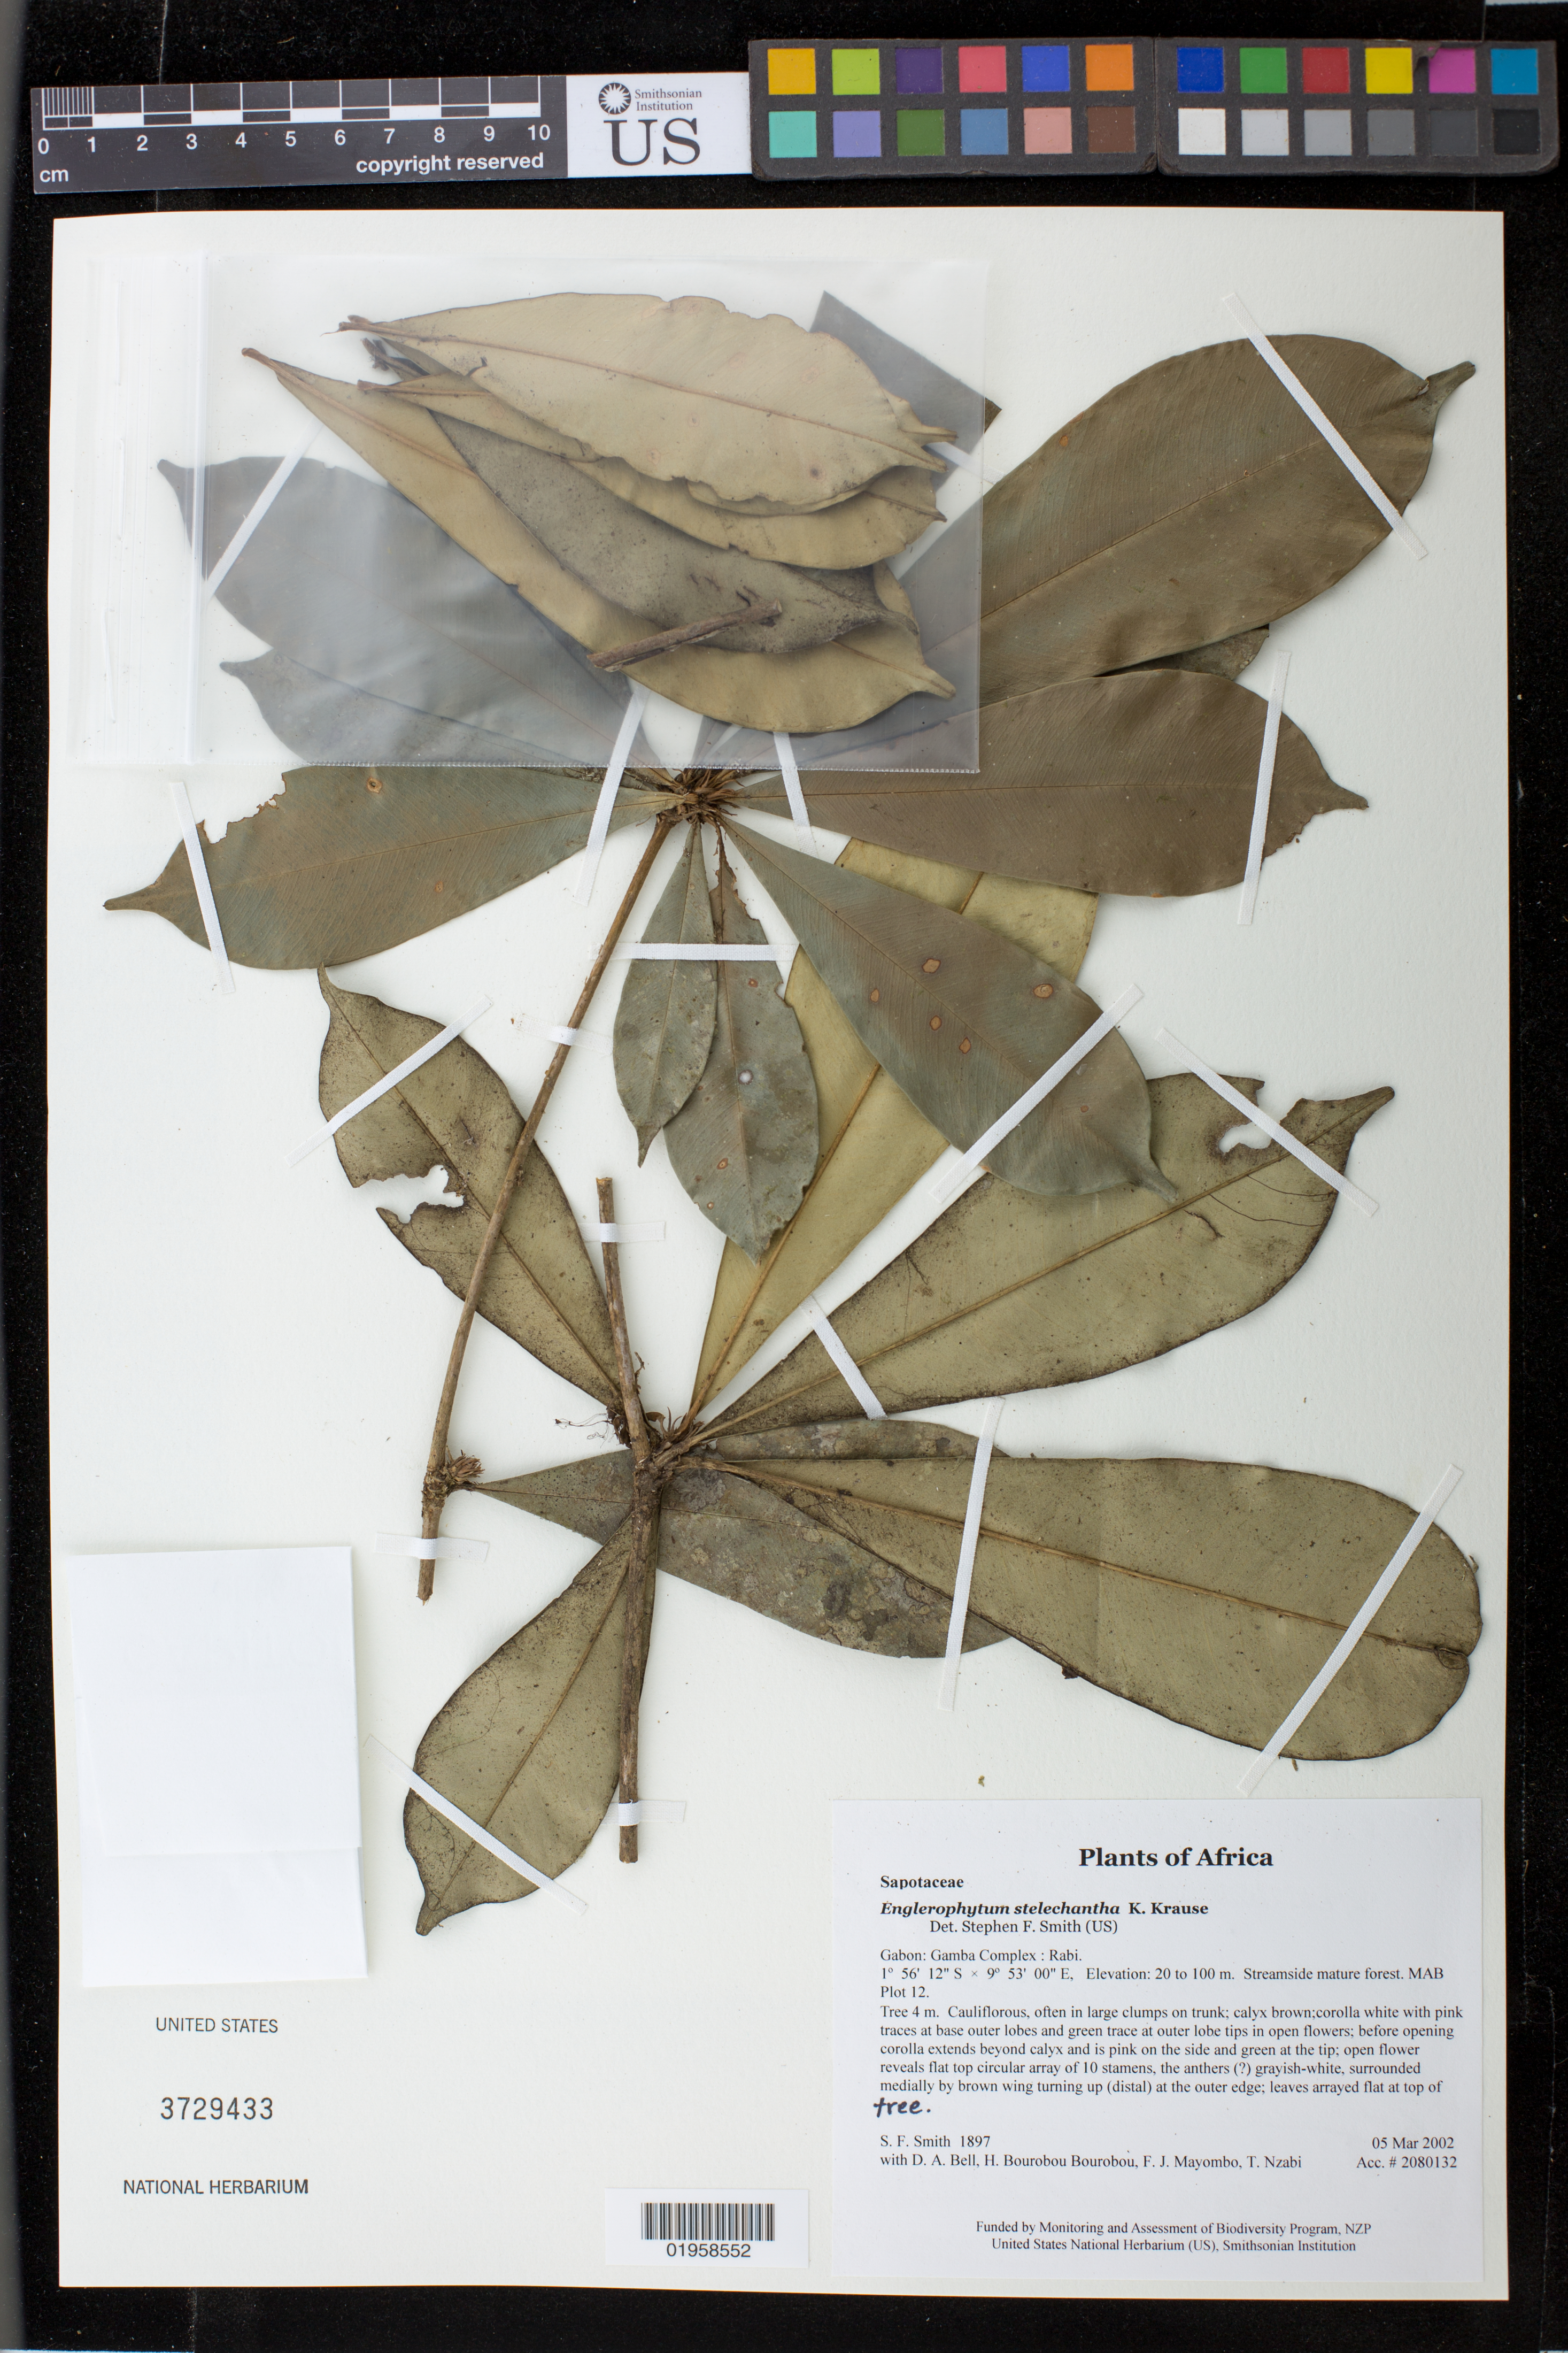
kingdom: Plantae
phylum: Tracheophyta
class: Magnoliopsida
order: Ericales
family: Sapotaceae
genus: Englerophytum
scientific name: Englerophytum stelechantha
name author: K. Krause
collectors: S.F. Smith, D. A. Bell, H. Bourobou Bourobou & F. J. Mayombo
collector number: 1897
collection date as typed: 05 Mar 2002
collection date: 2002-03-05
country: Gabon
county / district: Gamba Complex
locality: Rabi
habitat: Streamside mature forest. MAB Plot 12.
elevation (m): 20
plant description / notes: (Same as #1732?)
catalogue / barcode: US 3729433